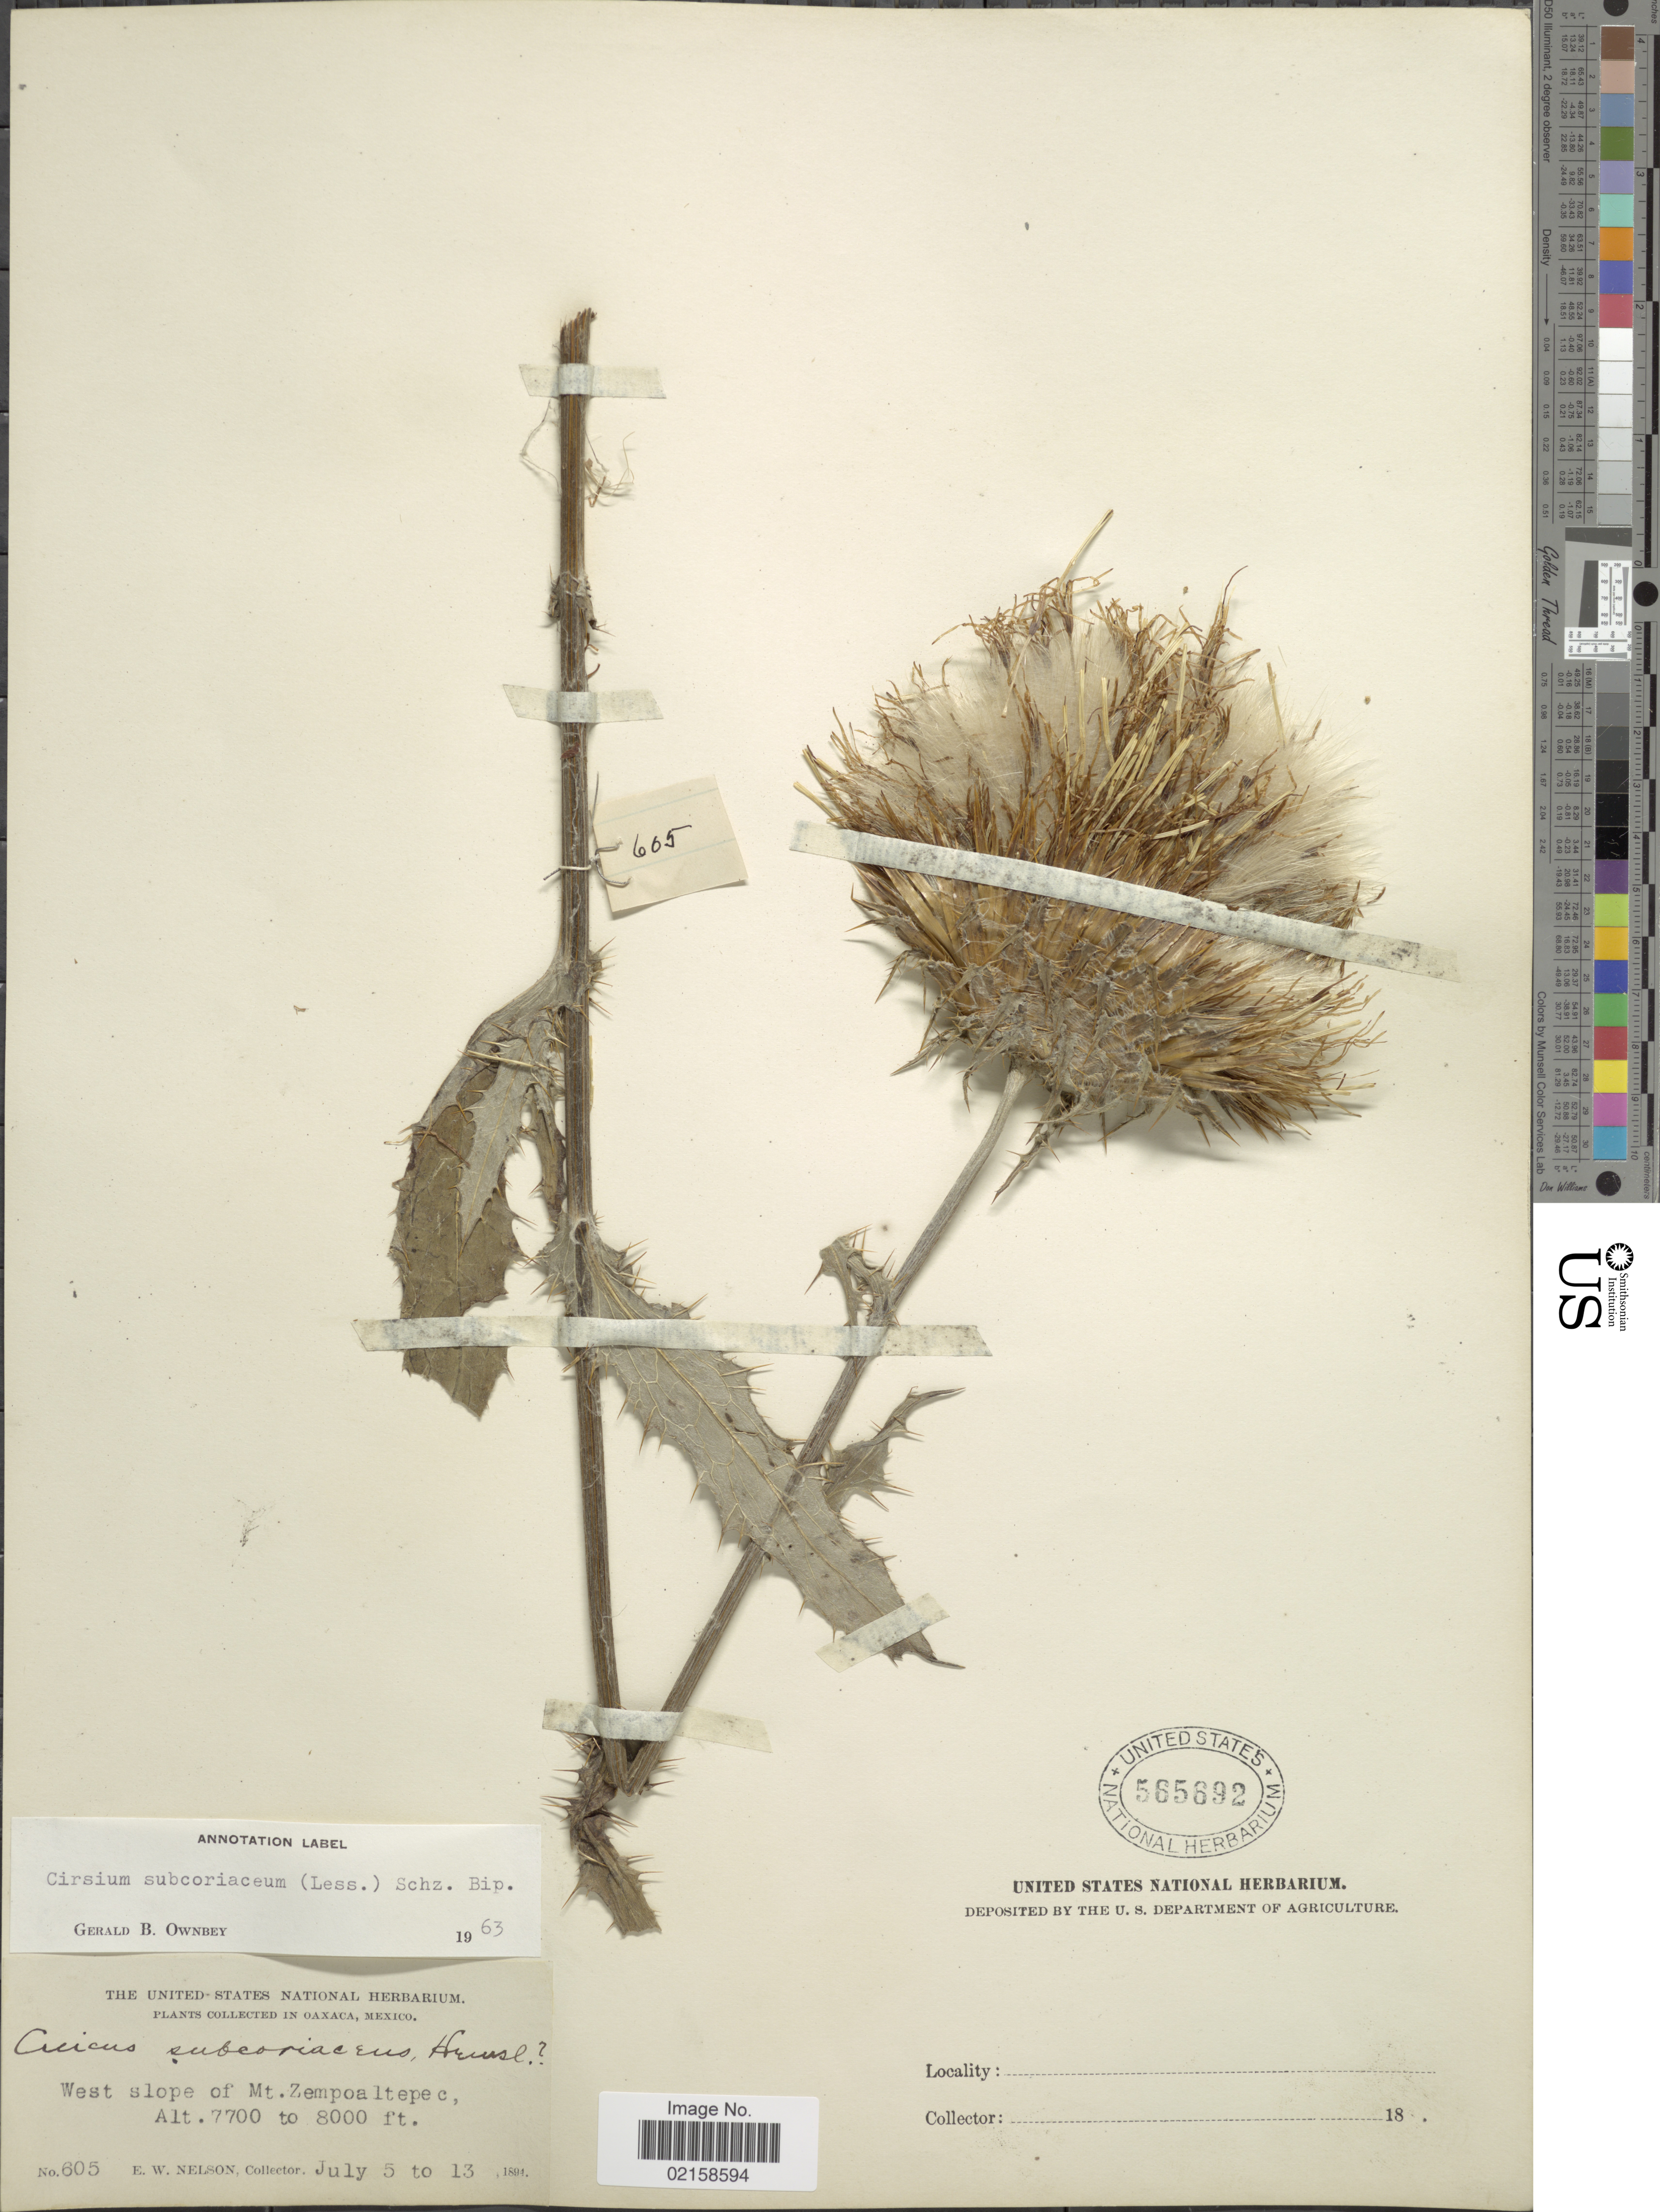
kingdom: Plantae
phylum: Tracheophyta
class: Magnoliopsida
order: Asterales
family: Asteraceae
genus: Cirsium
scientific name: Cirsium subcoriaceum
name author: (Less.) Sch. Bip.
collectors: E. W. Nelson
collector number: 605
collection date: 1894-07-05/1894-07-13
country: Mexico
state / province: Oaxaca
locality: West lope of Mt. Zempoaltepec.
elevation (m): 2347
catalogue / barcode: US 565692